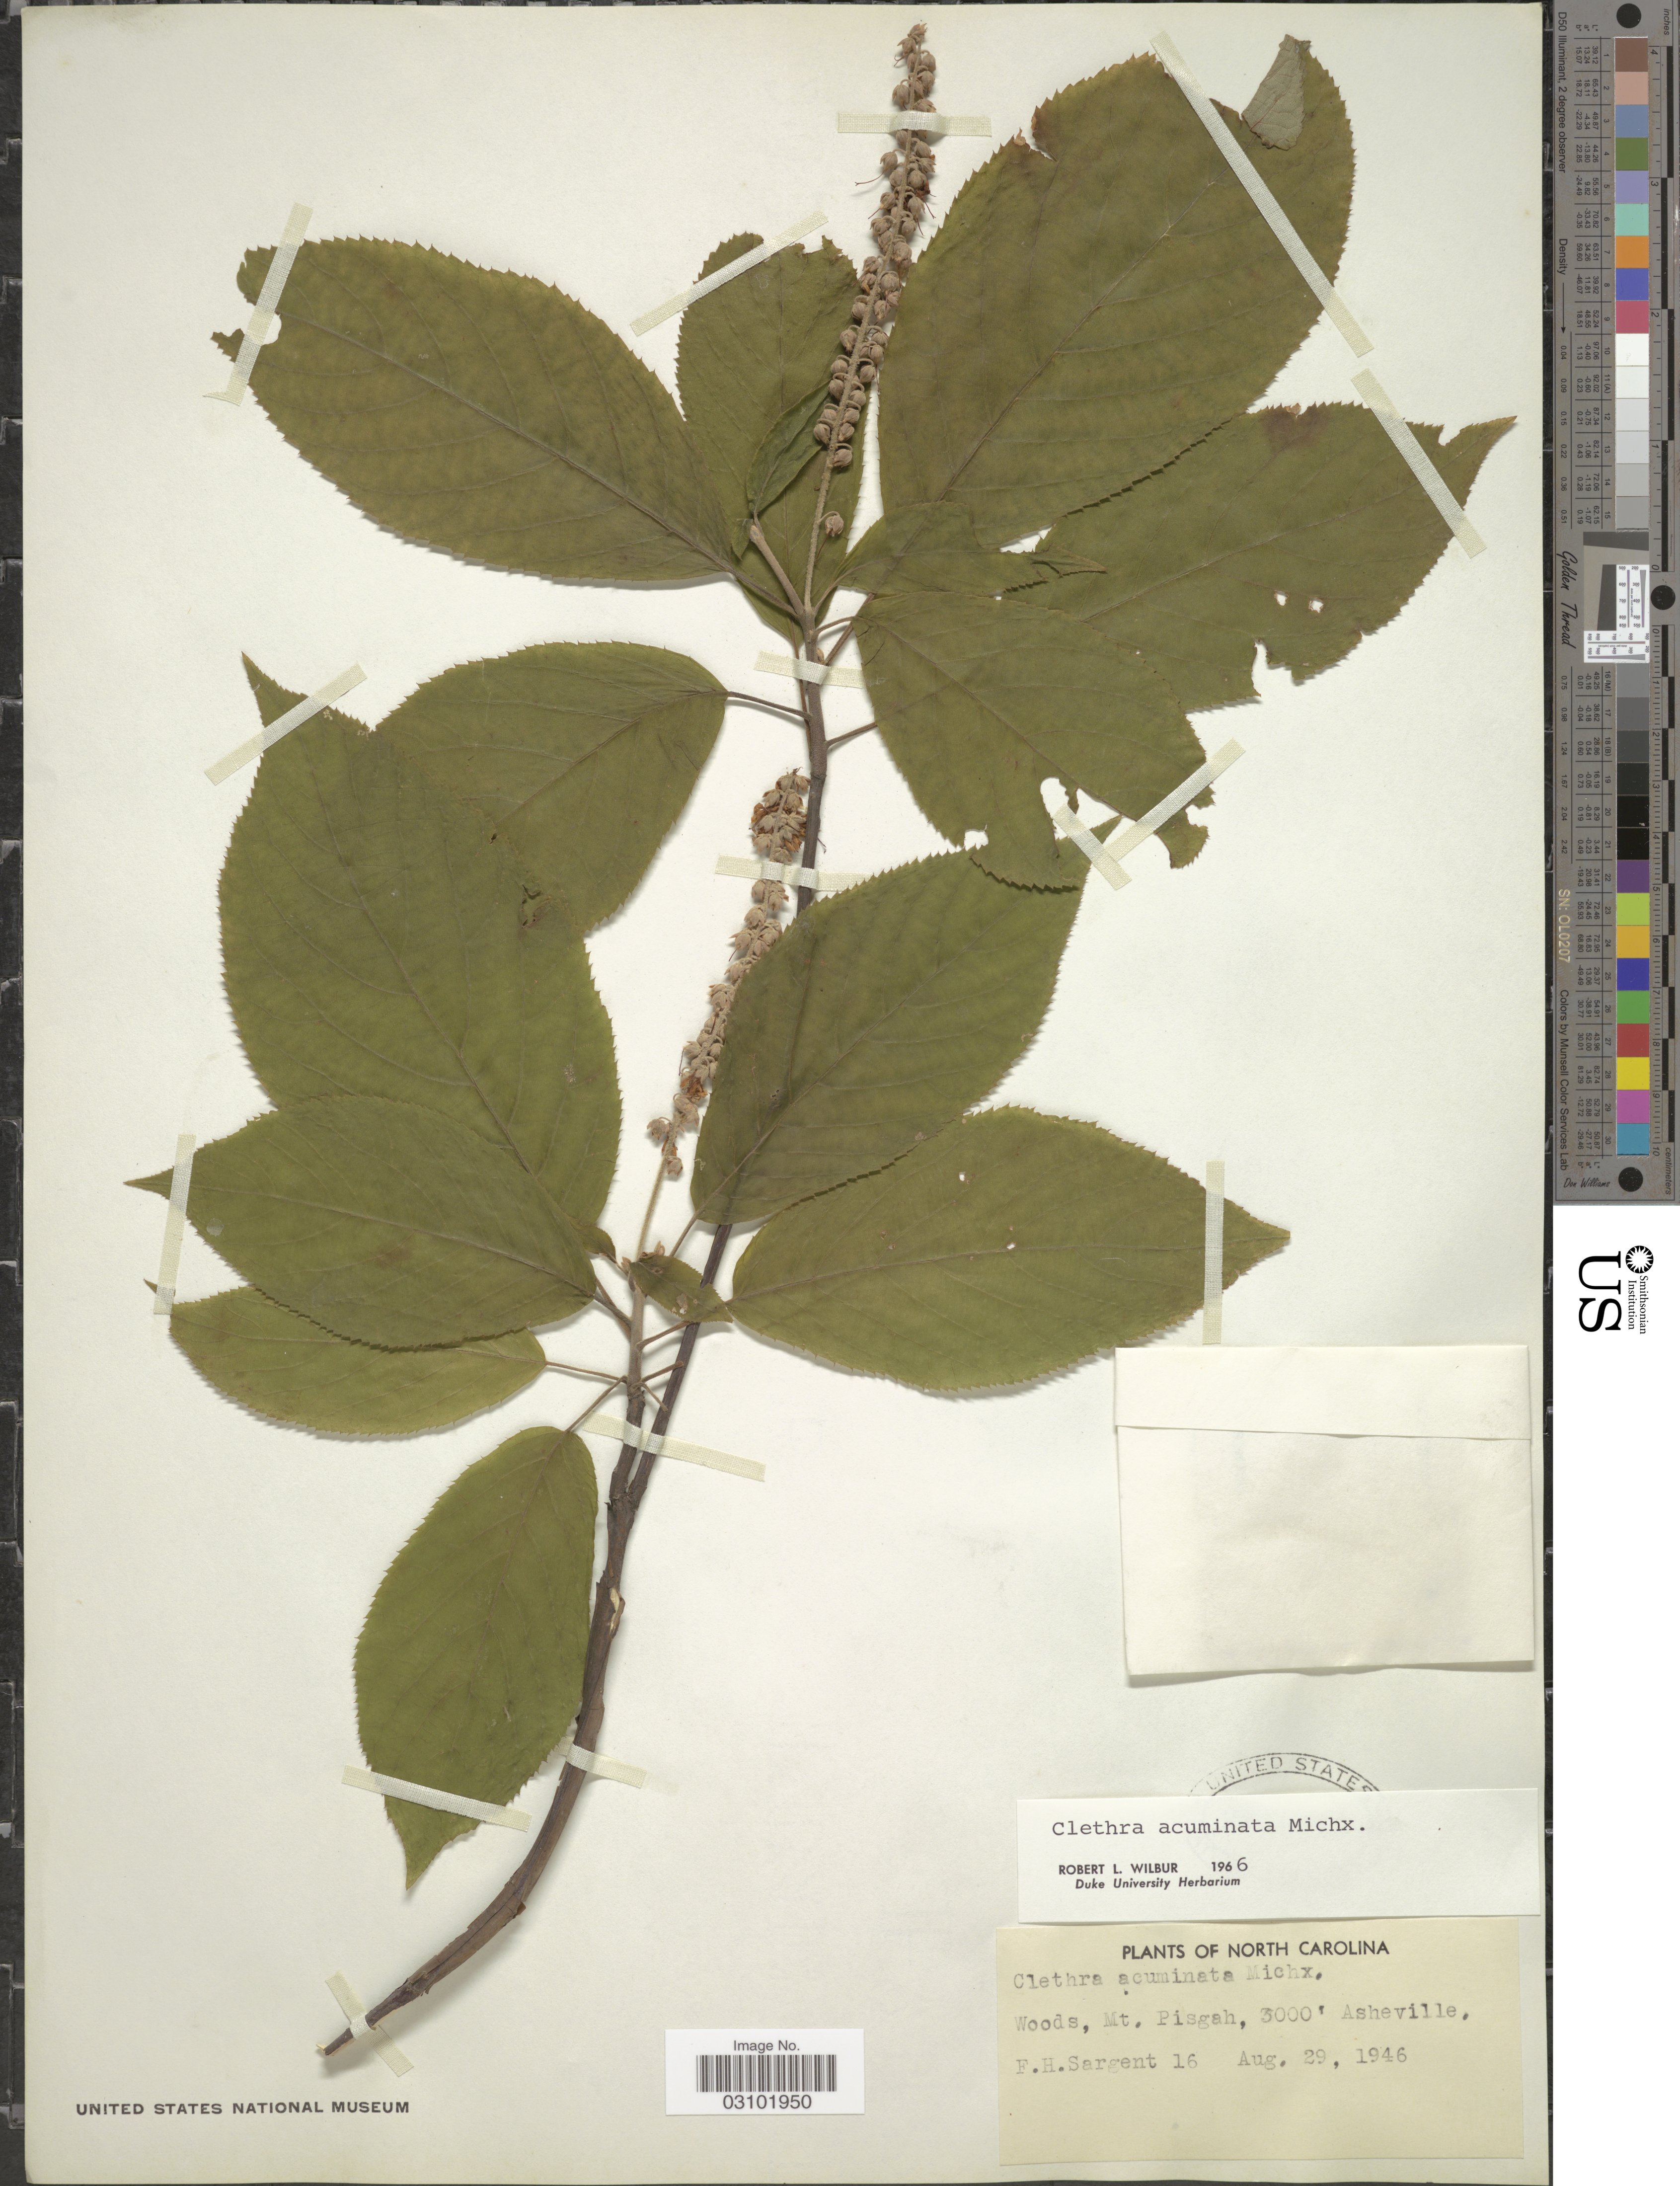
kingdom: Plantae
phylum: Tracheophyta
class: Magnoliopsida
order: Ericales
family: Clethraceae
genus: Clethra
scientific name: Clethra acuminata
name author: Michx.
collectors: F. H. Sargent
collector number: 16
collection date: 1946-08-29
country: United States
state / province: North Carolina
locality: Woods, Mt. Pisgah, Asheville.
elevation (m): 914